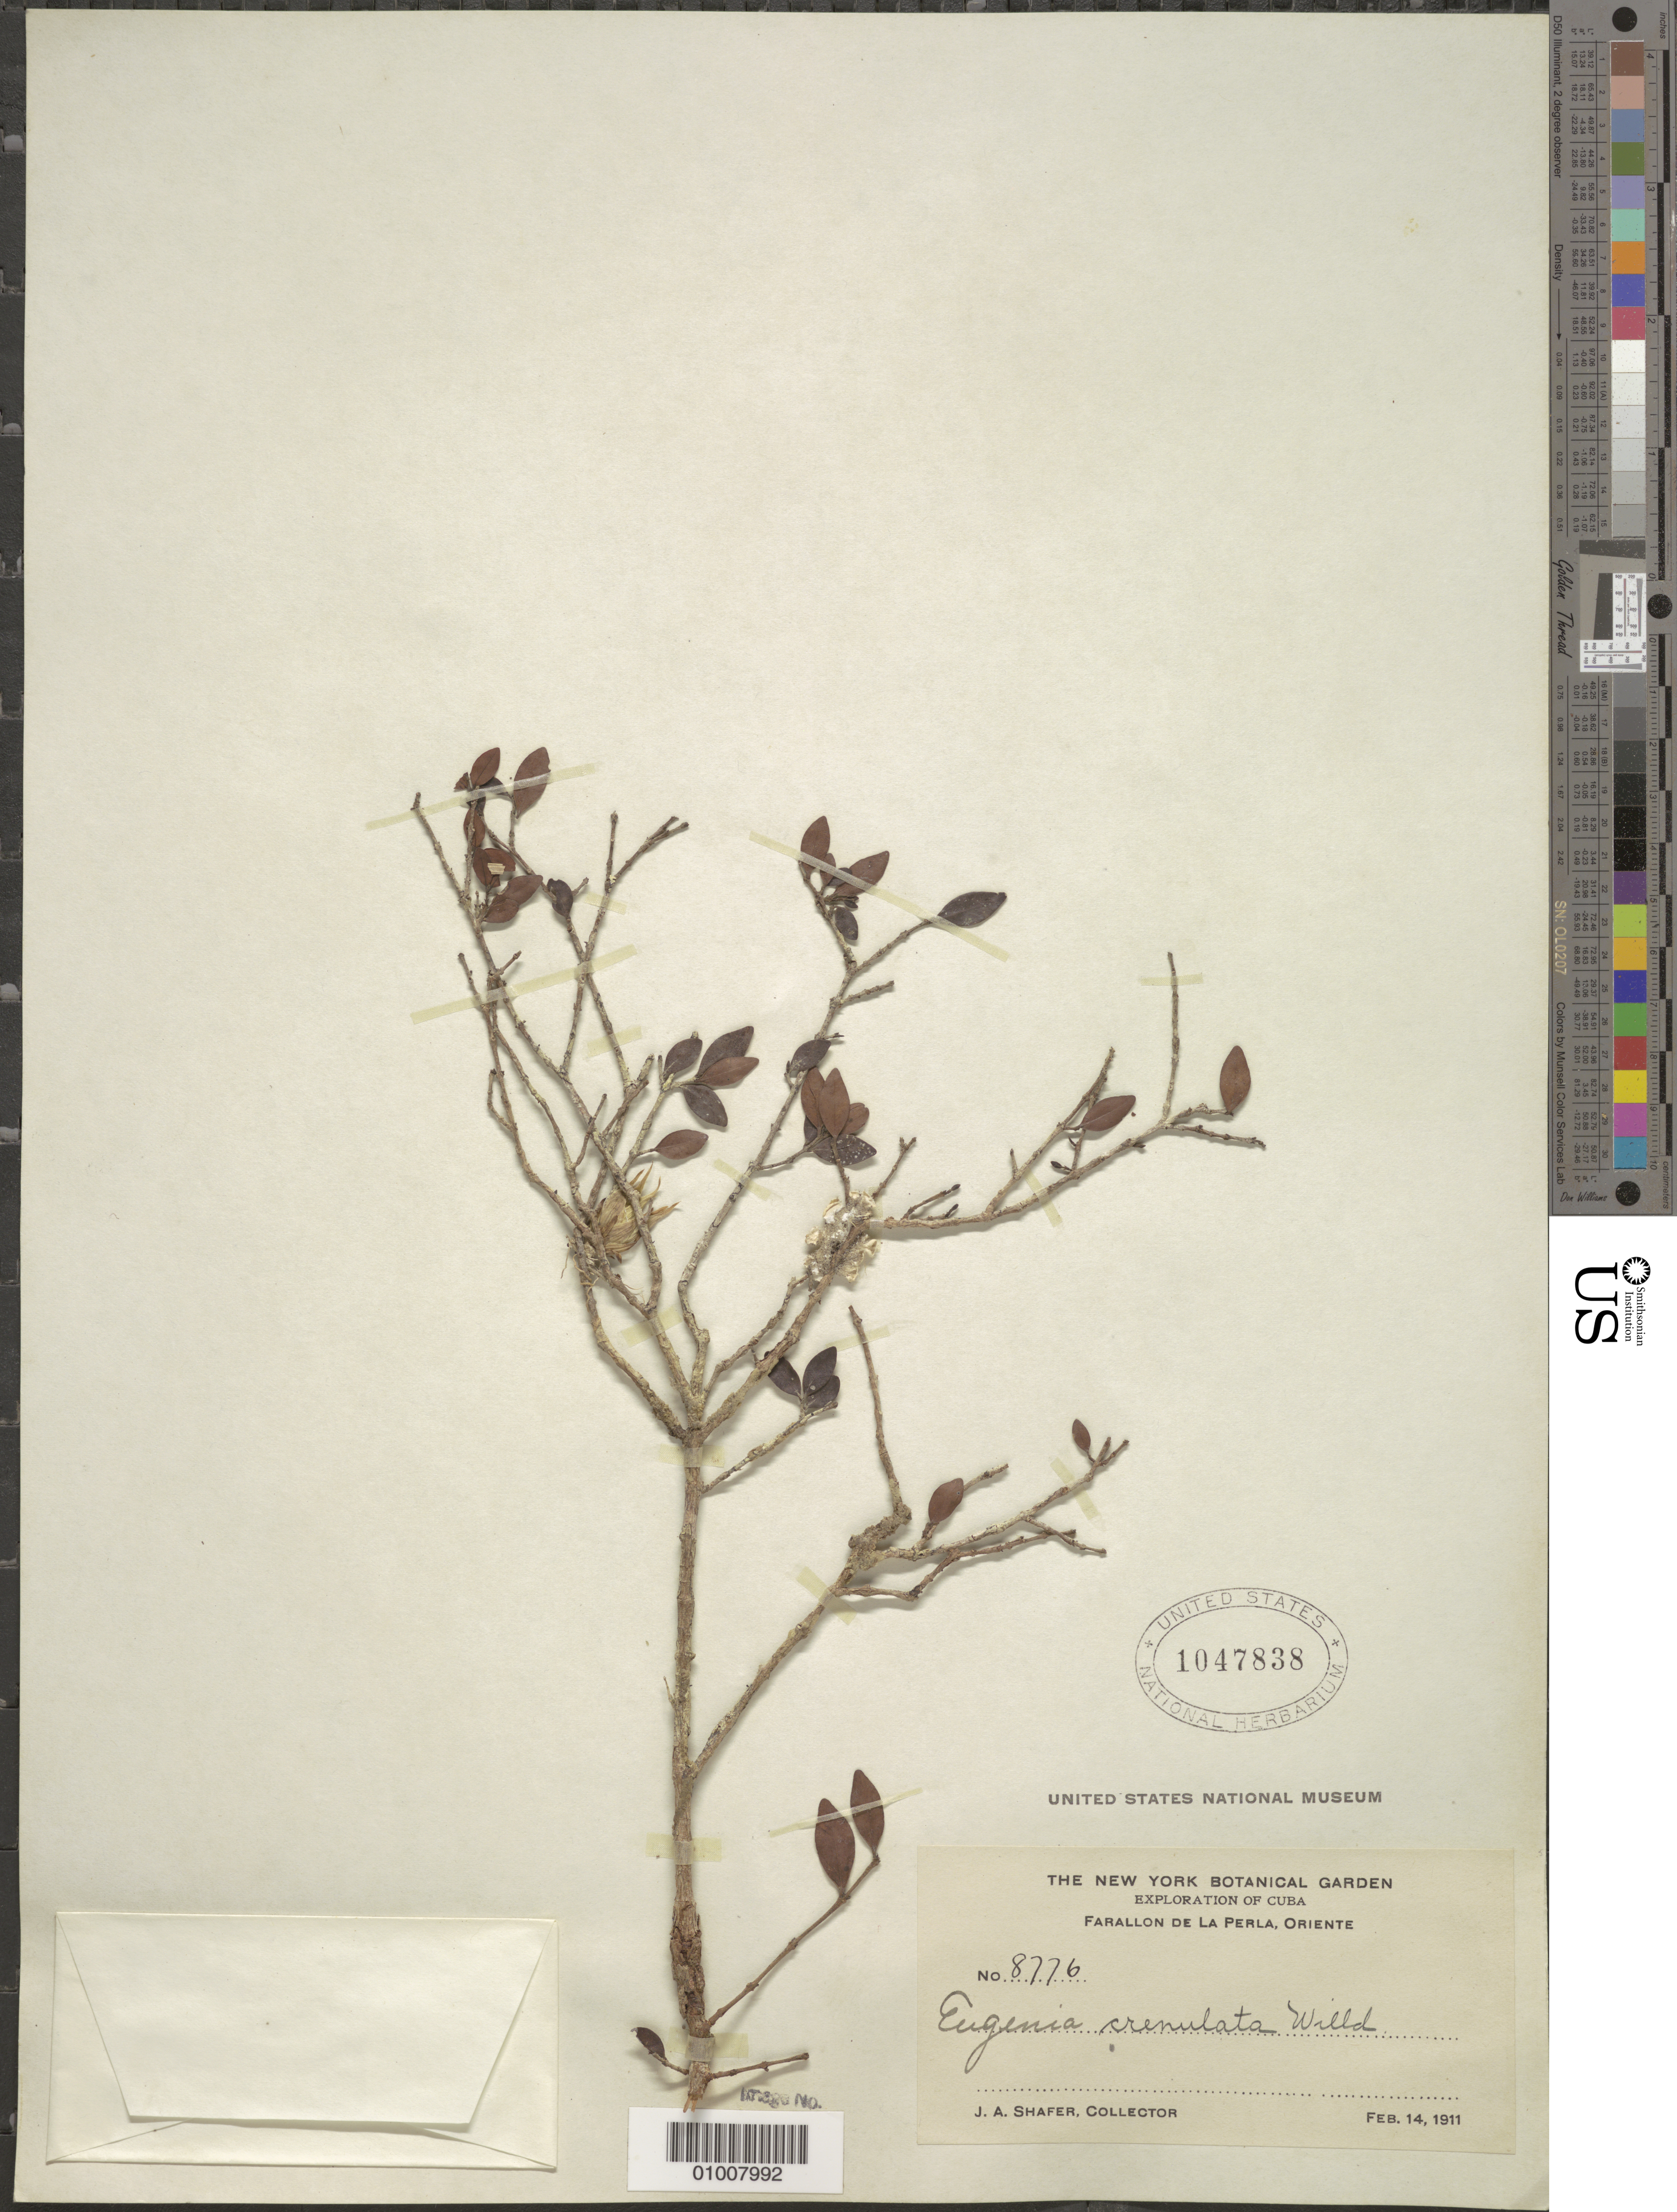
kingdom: Plantae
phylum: Tracheophyta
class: Magnoliopsida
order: Myrtales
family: Myrtaceae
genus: Eugenia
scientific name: Eugenia crenulata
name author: (Sw.) Willd.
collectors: J. A. Shafer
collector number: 8776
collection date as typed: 14 Feb 1911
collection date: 1911-02-14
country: Cuba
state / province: Oriente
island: Cuba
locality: Farallon de la Perla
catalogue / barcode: US 1047838